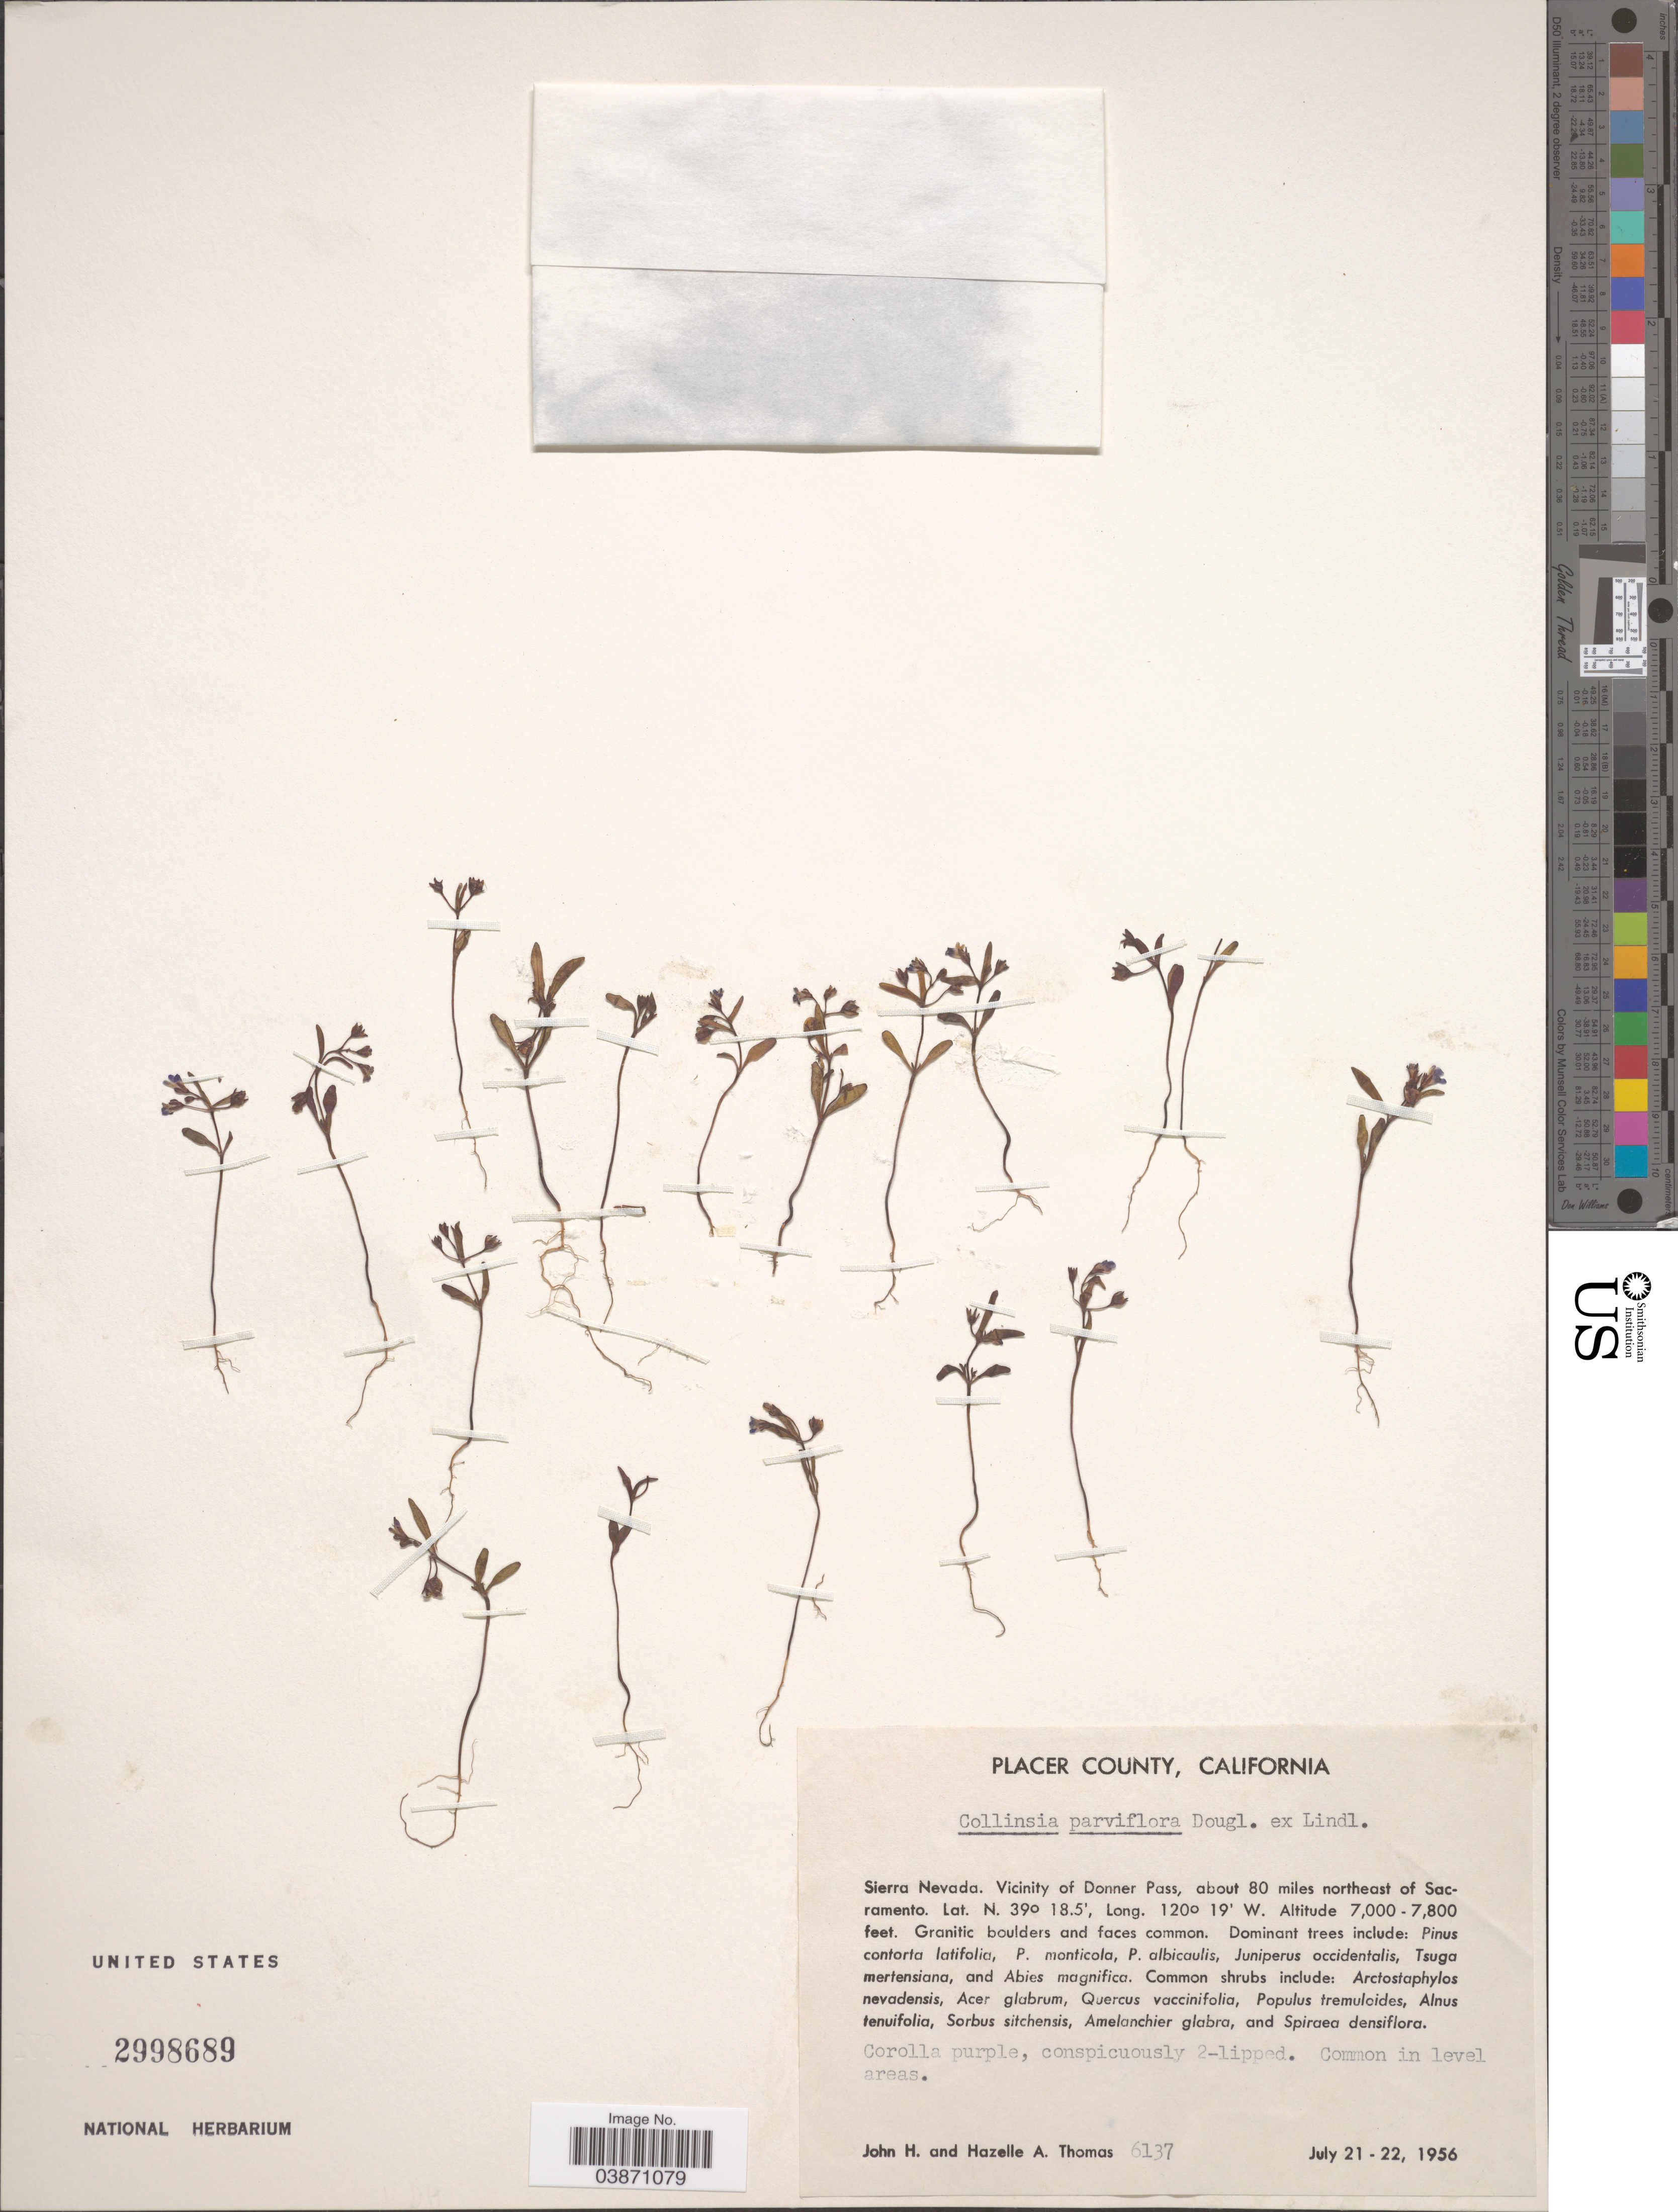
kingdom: Plantae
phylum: Tracheophyta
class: Magnoliopsida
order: Lamiales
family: Plantaginaceae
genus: Collinsia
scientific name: Collinsia parviflora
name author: Douglas ex Lindl.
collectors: J. H. Thomas & H. Thomas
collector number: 6137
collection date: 1956-07-21/1956-07-22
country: United States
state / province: California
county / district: Placer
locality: Placer County. Sierra Nevada. Vicinity of Donner Pass, about 80 miles northeast of Sacramento.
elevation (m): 2134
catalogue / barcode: US 2998689